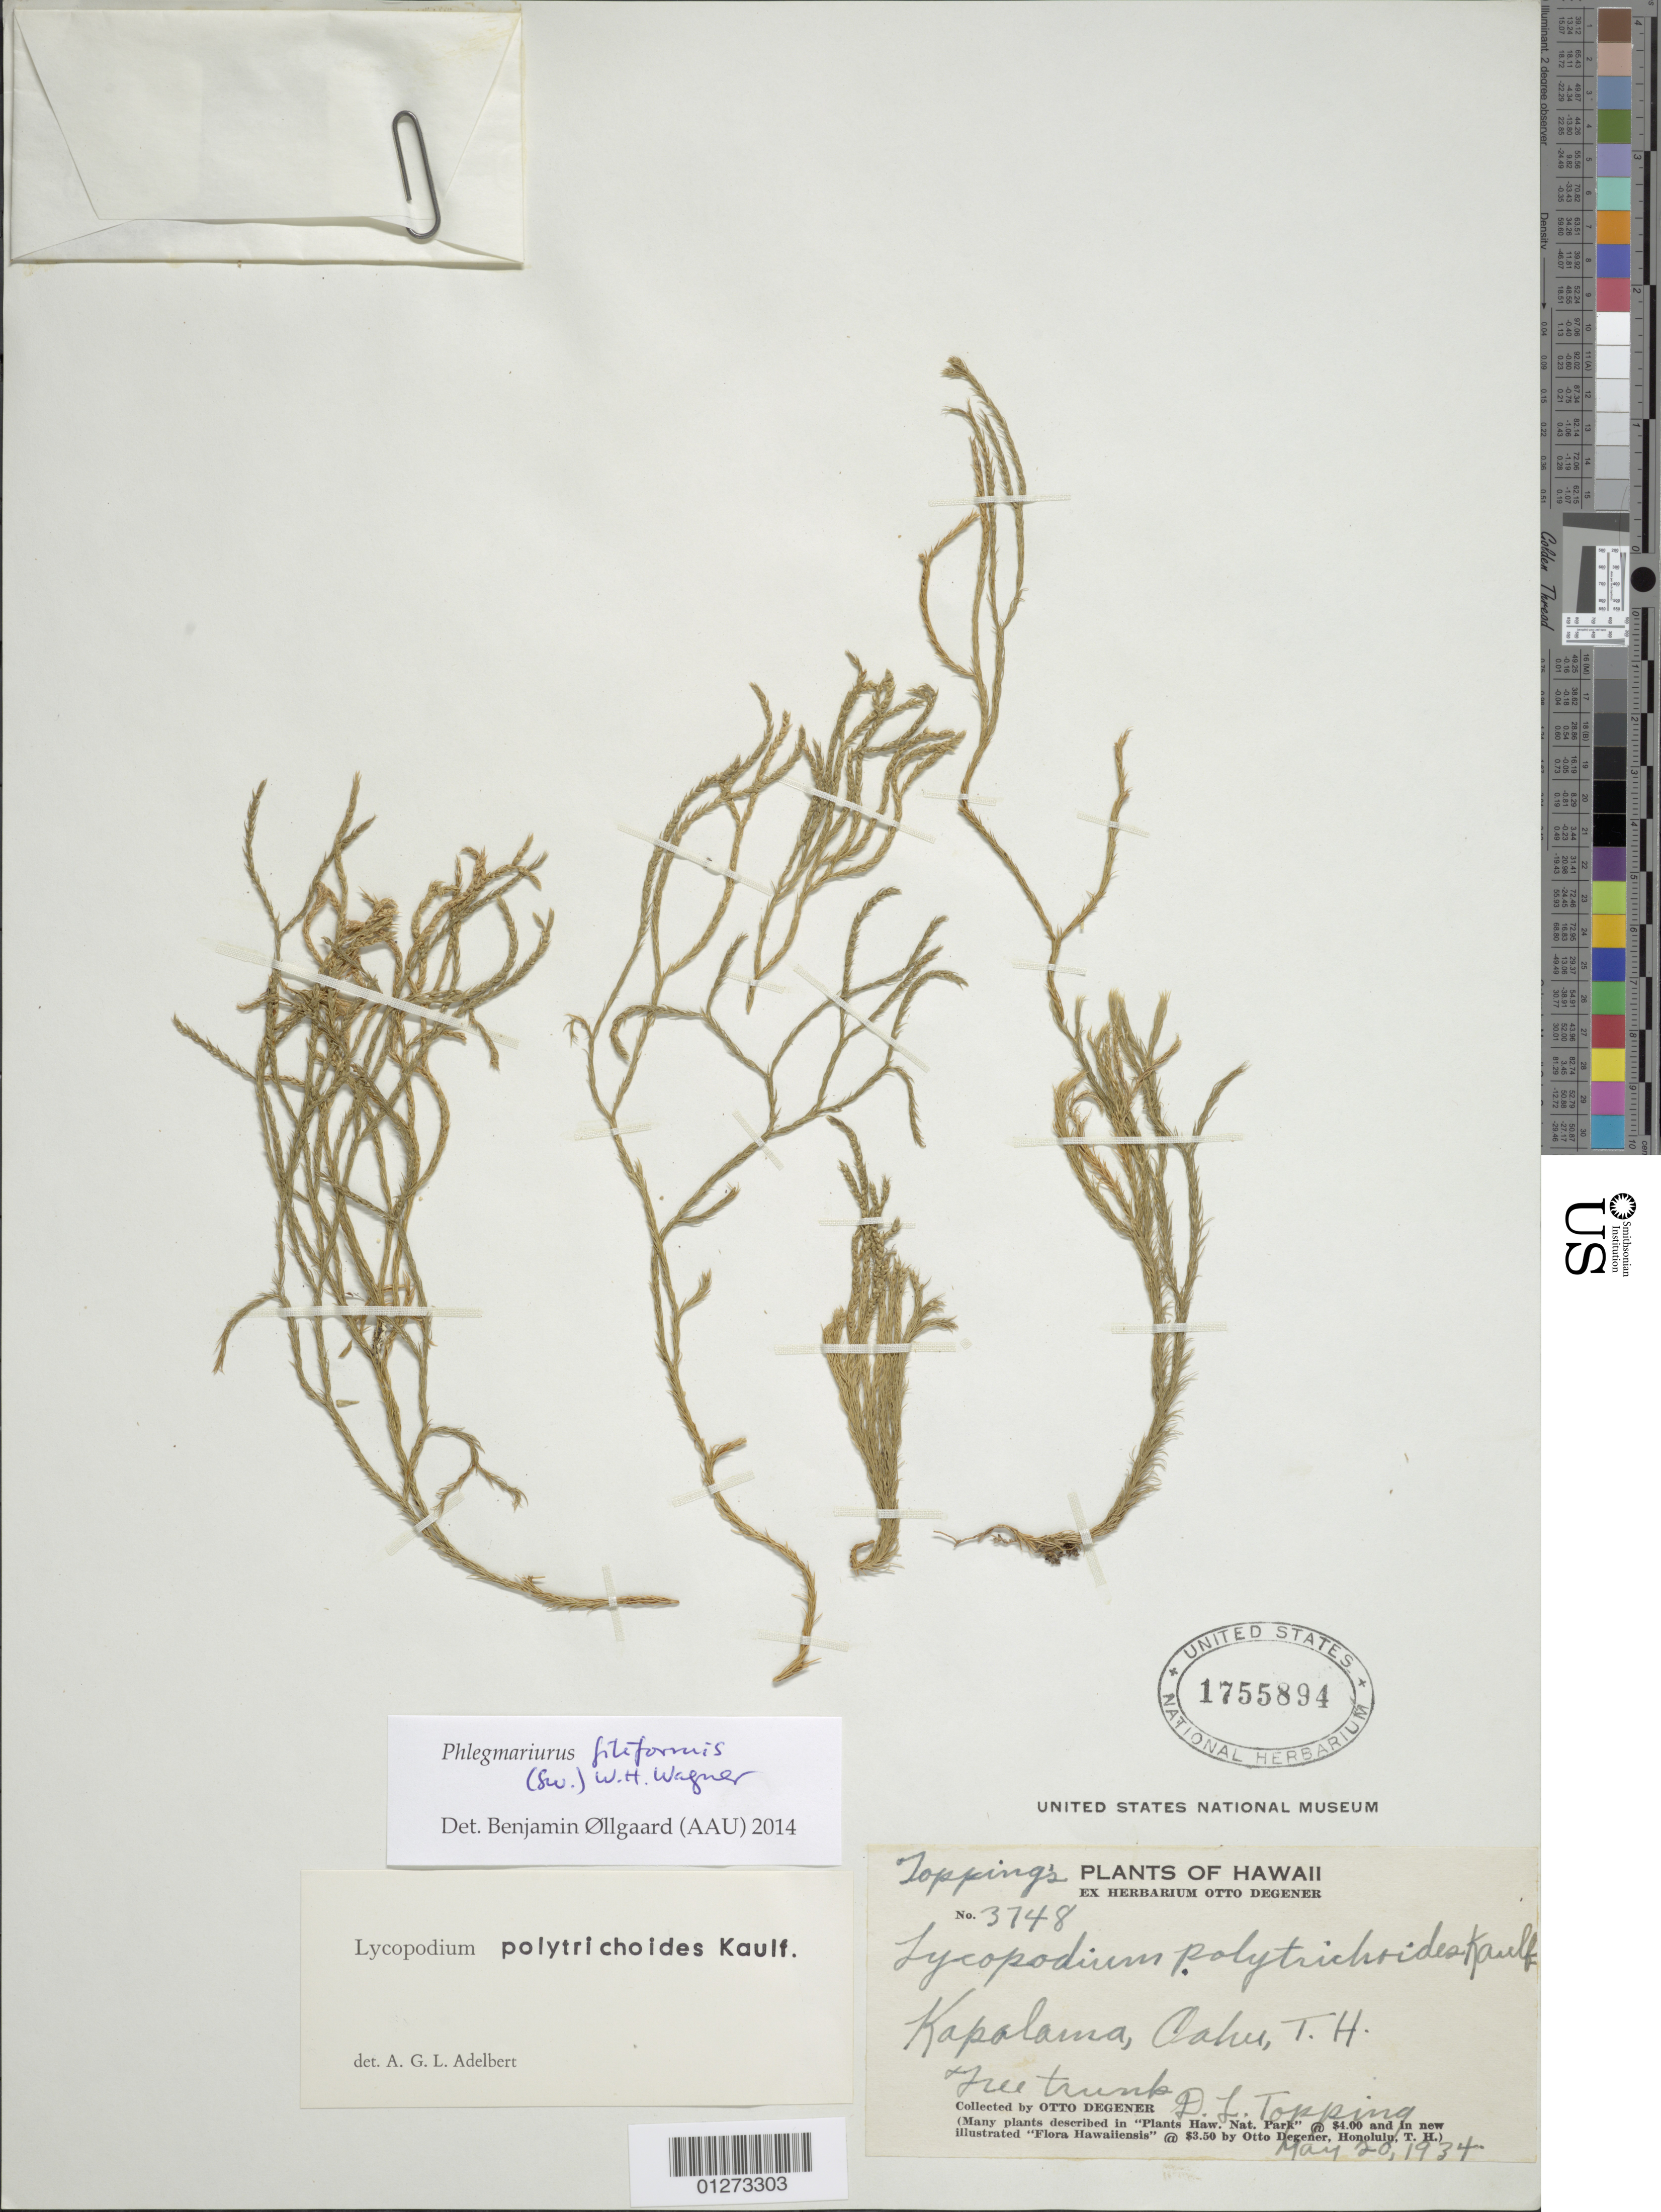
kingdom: Plantae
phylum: Tracheophyta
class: Lycopodiopsida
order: Lycopodiales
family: Lycopodiaceae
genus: Phlegmariurus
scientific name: Phlegmariurus filiformis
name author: (Sw.) W.H. Wagner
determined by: Field, A. R.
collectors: D. L. Topping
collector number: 3748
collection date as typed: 20 May 1934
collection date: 1934-05-20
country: United States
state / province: Hawaii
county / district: Honolulu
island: Oahu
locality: Kapalama, Oahu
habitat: Tree trunks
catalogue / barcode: US 1755894